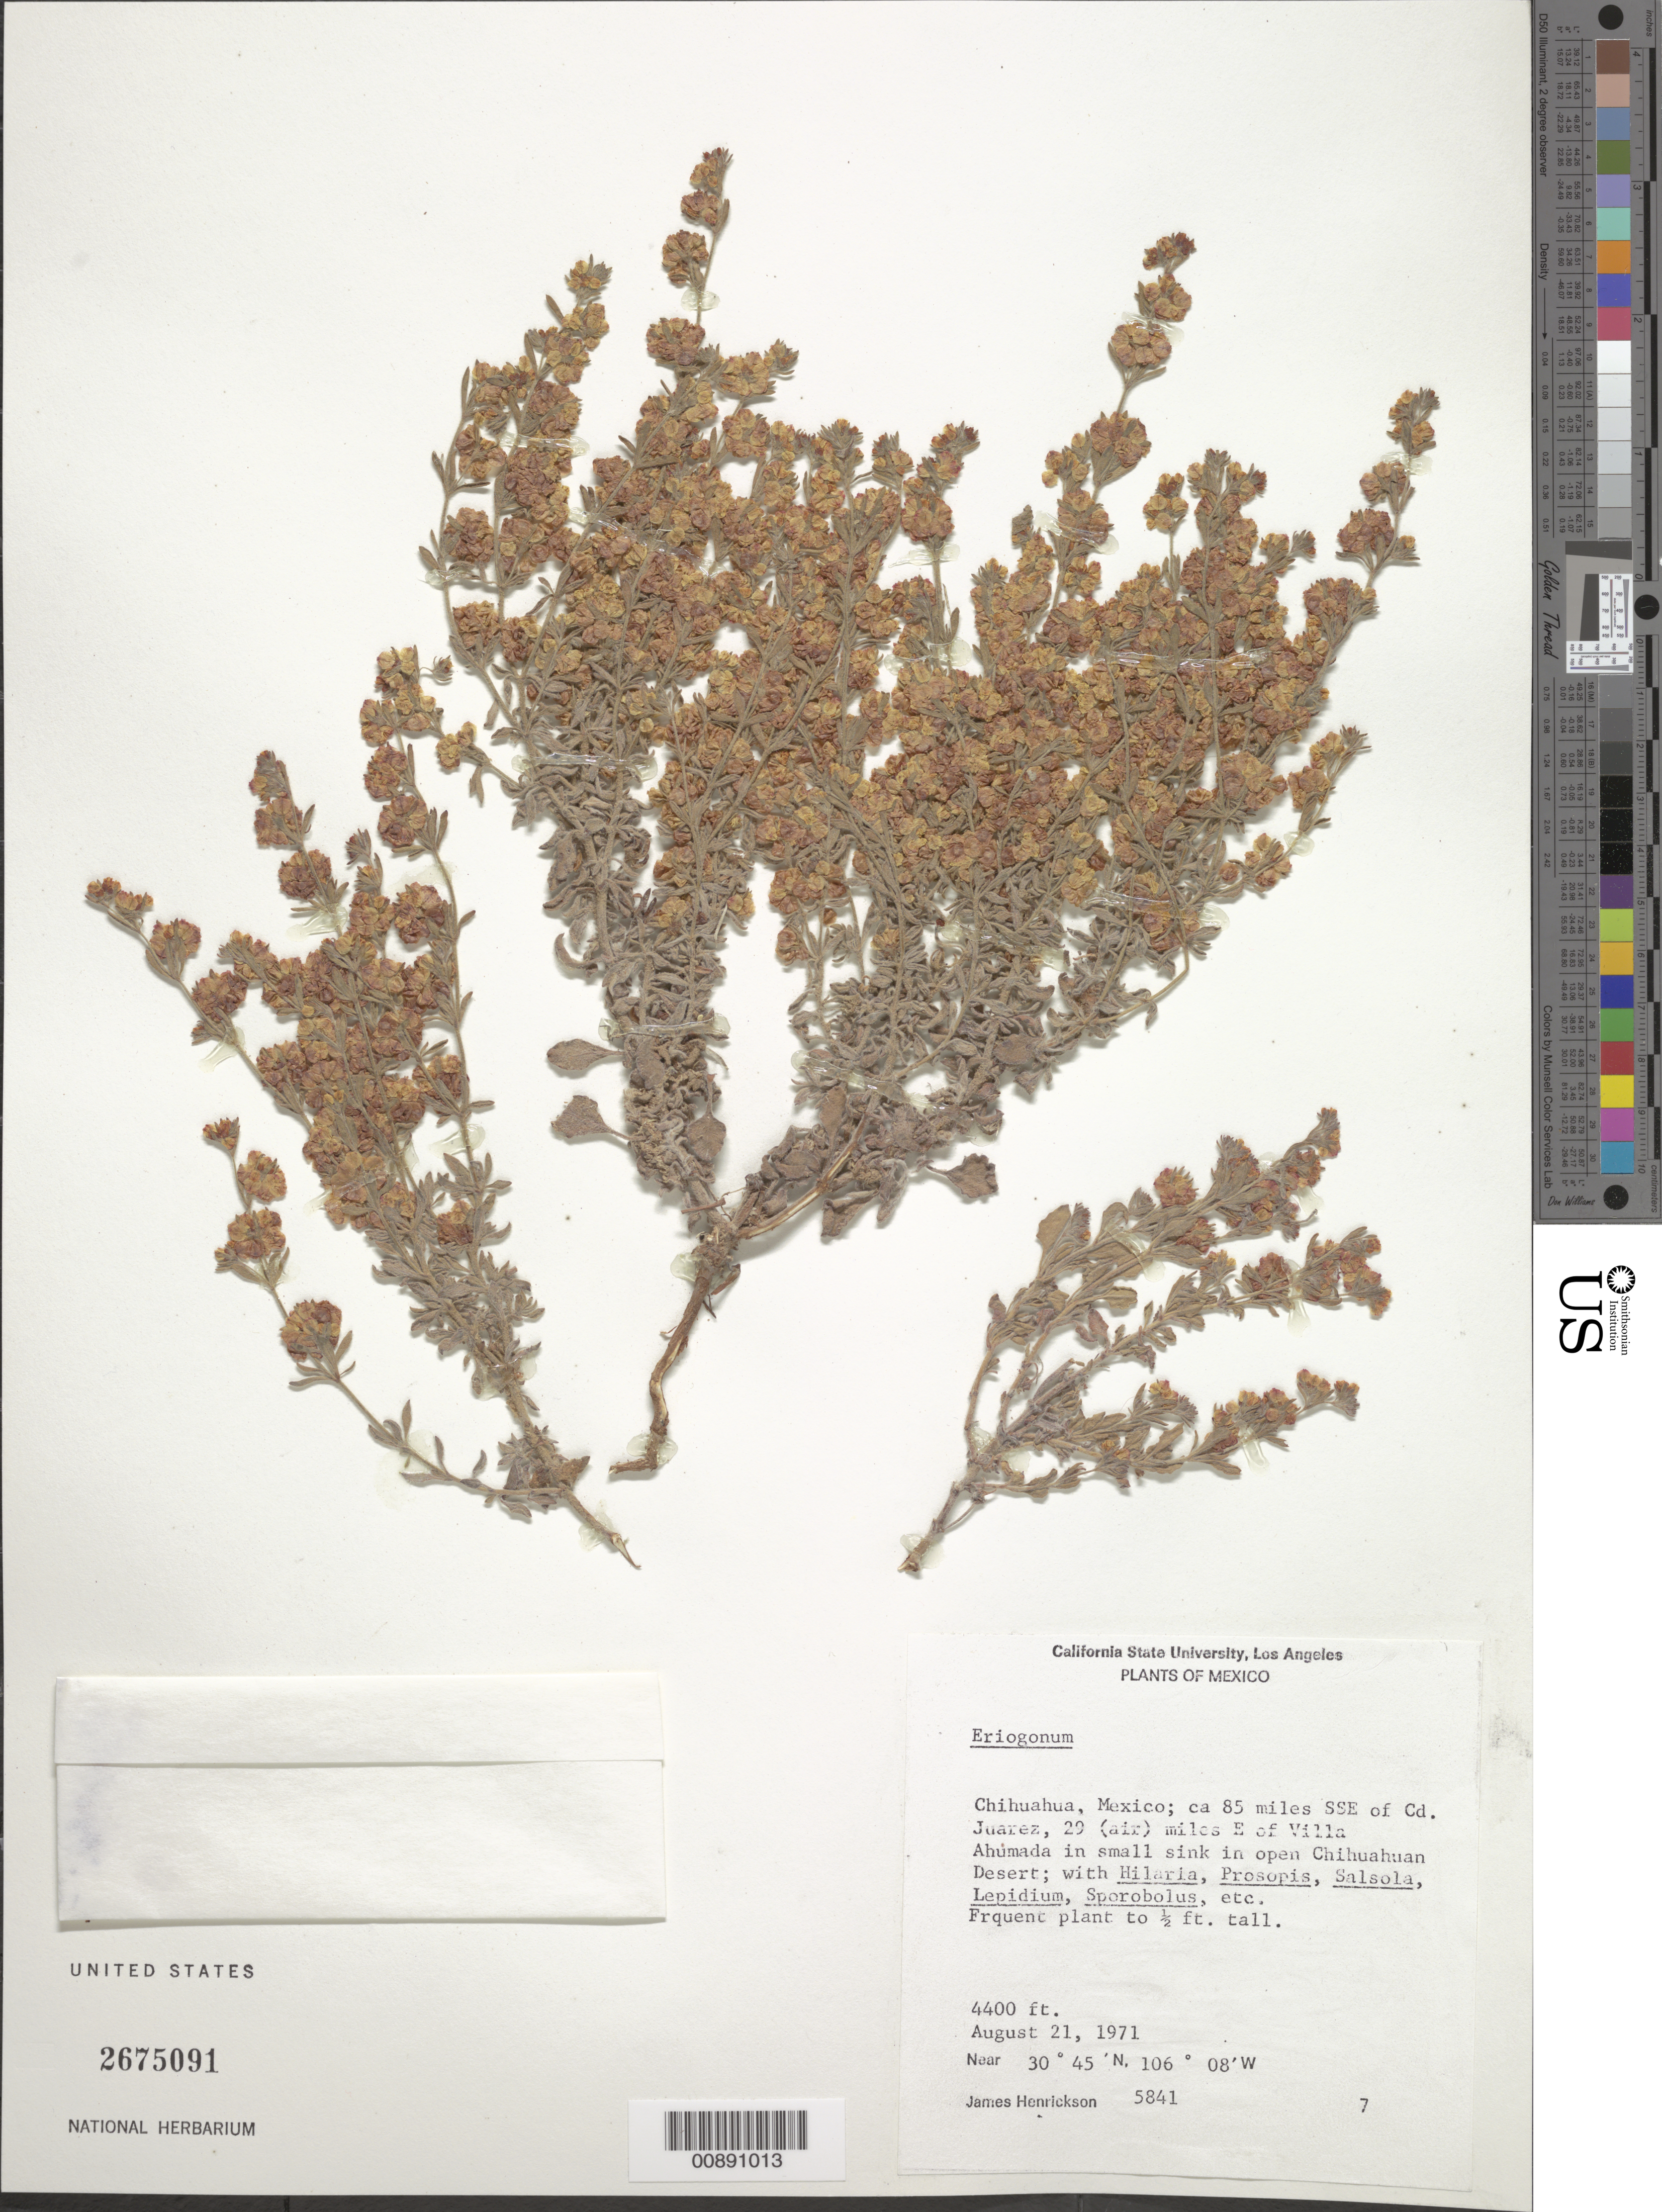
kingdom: Plantae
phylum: Tracheophyta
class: Magnoliopsida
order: Caryophyllales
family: Polygonaceae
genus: Eriogonum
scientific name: Eriogonum sp.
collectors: J. Henrickson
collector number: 5841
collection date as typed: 21 Aug 1971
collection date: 1971-08-21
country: Mexico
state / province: Chihuahua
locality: ca. 85 miles SSE of Cd. Juárez, 29 (air) miles E of Villa Ahumada, Chihuahua.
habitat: In small sink in open Chihuahuan Desert; with Hilaria, Prosopis, Salsola, Lepidium, Sporobolus, etc.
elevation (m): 1341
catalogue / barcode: US 2675091